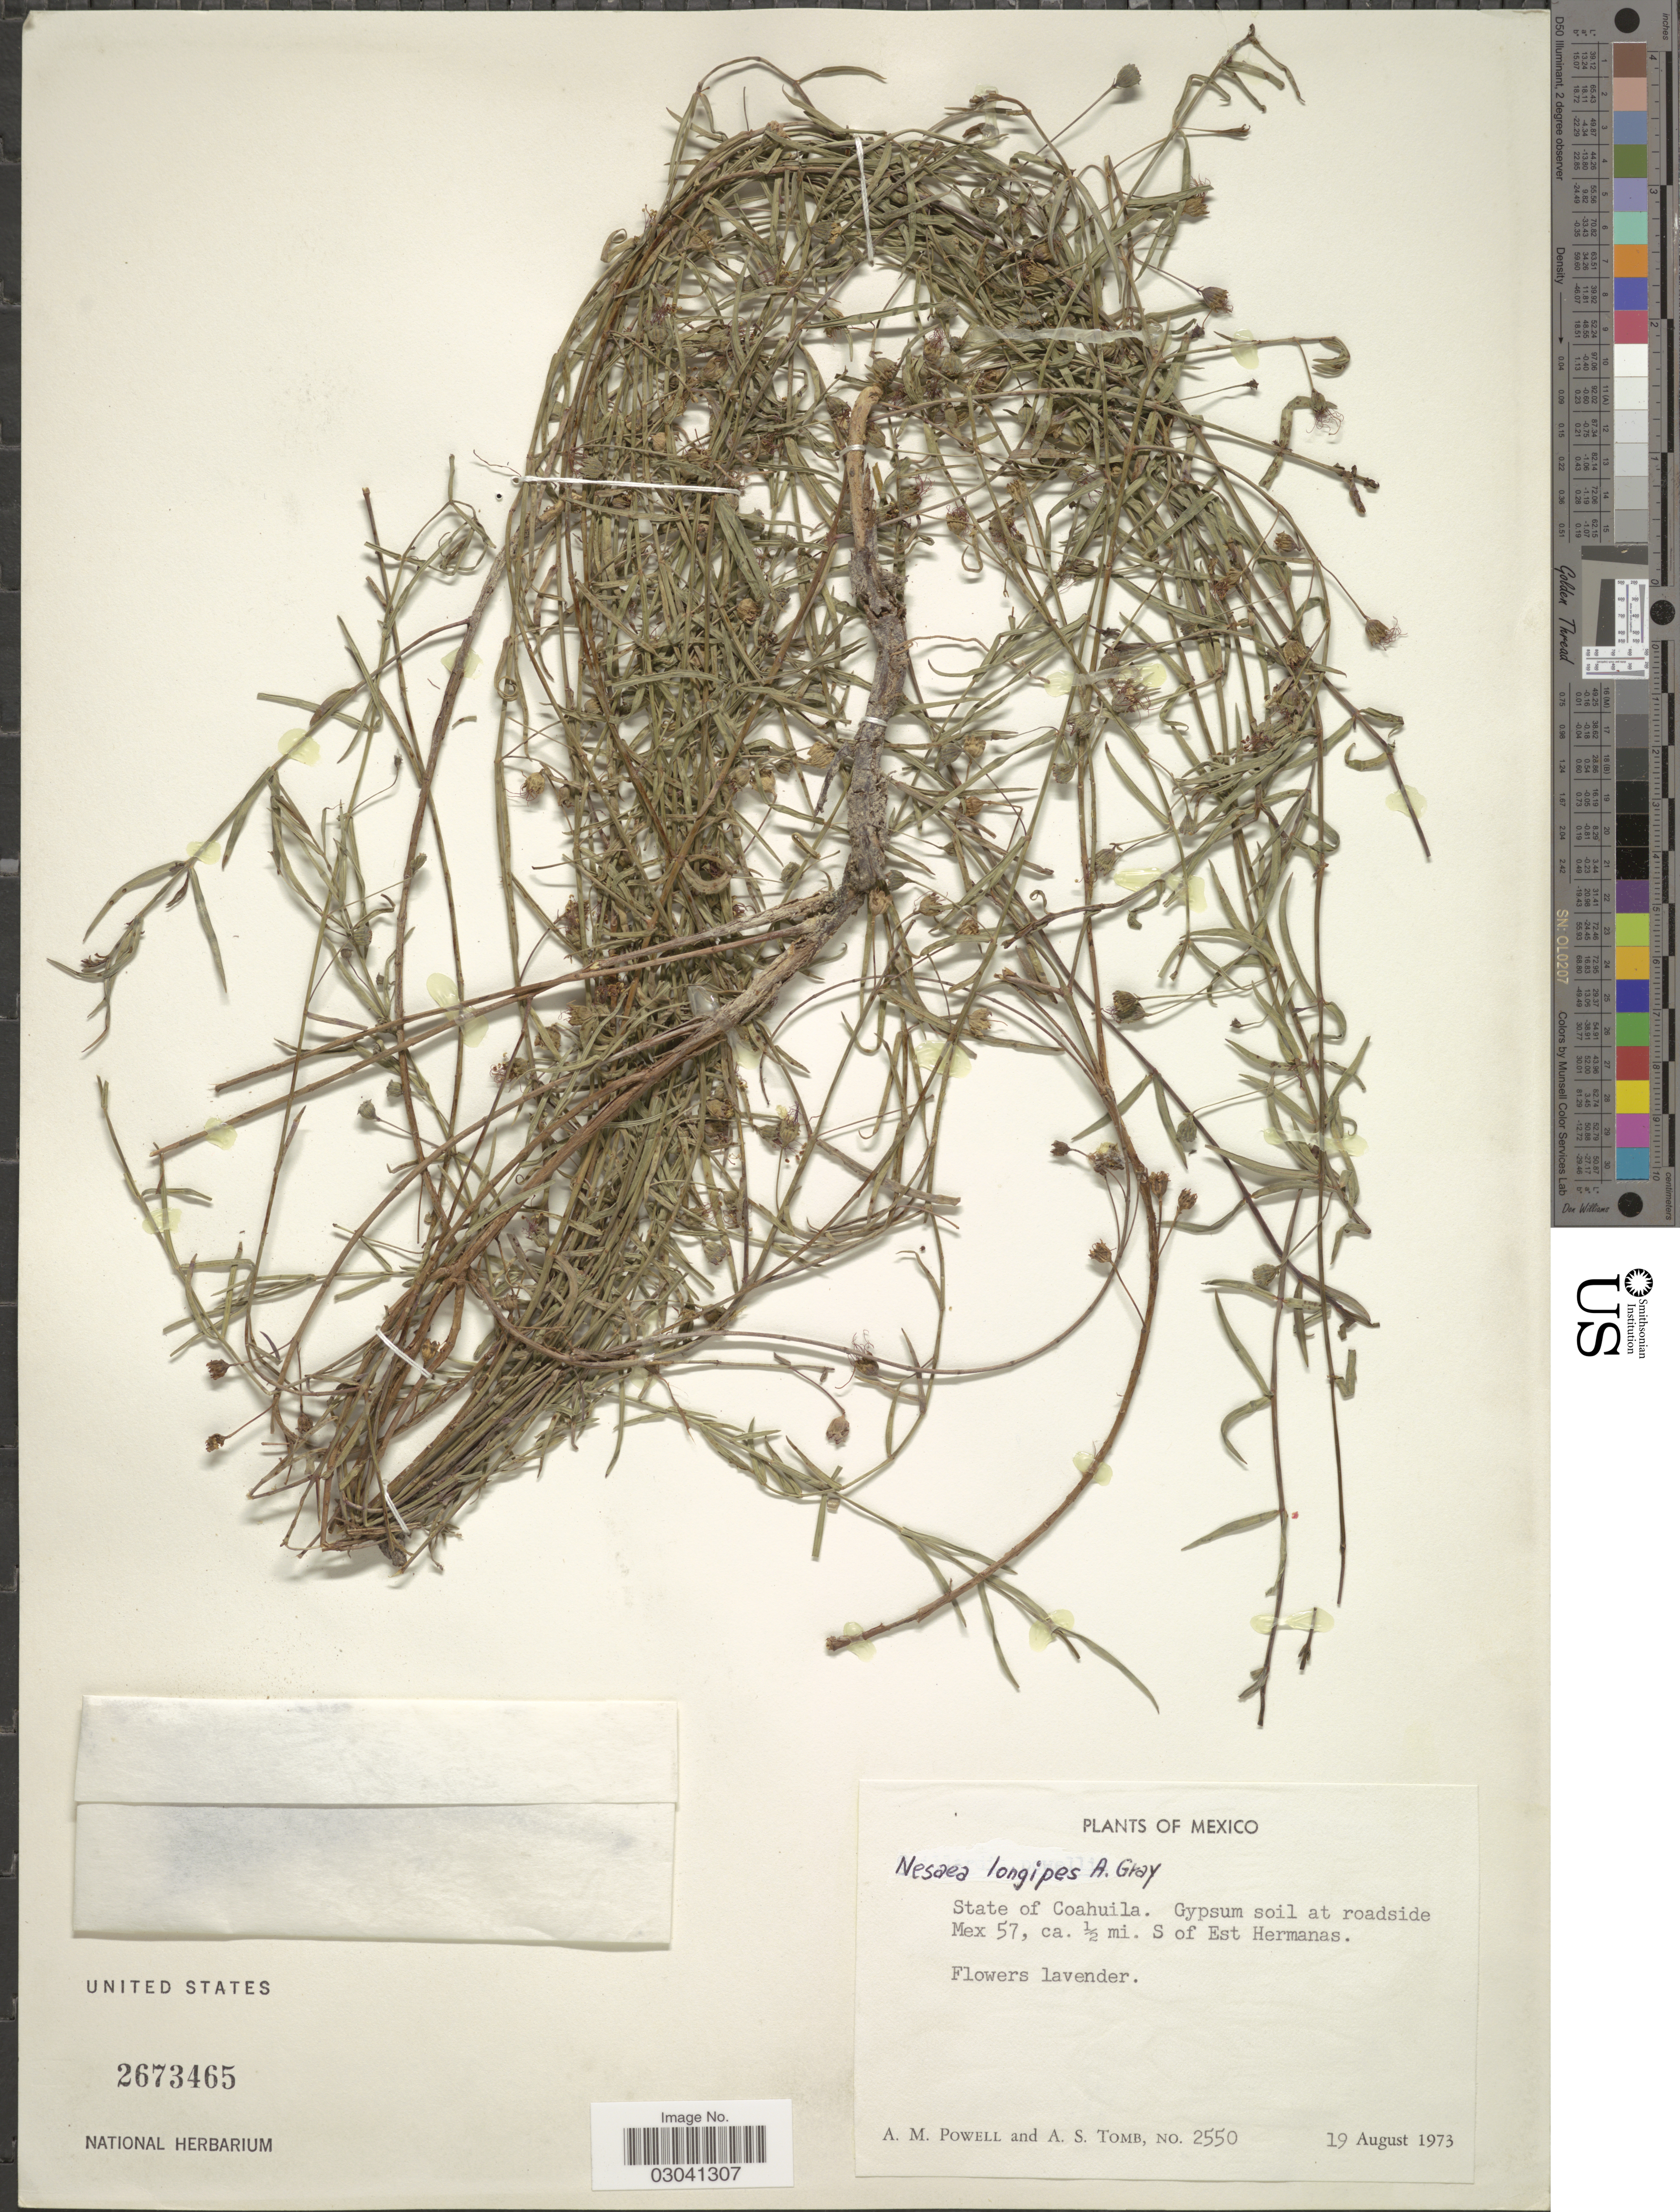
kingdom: Plantae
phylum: Tracheophyta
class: Magnoliopsida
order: Myrtales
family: Lythraceae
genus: Ammannia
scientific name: Ammannia grayi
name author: S.A. Graham & Gandhi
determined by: Strong, Mark T., (BOT), Smithsonian Institution - National Museum of Natural History (UNITED STATES)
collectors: A. M. Powell & A. Tomb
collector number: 2550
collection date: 1973-08-19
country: Mexico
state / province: Coahuila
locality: Gypsum soil at roadside Mex 57, ca. ½ mi. S of Est Hermanas.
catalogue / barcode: US 2673465